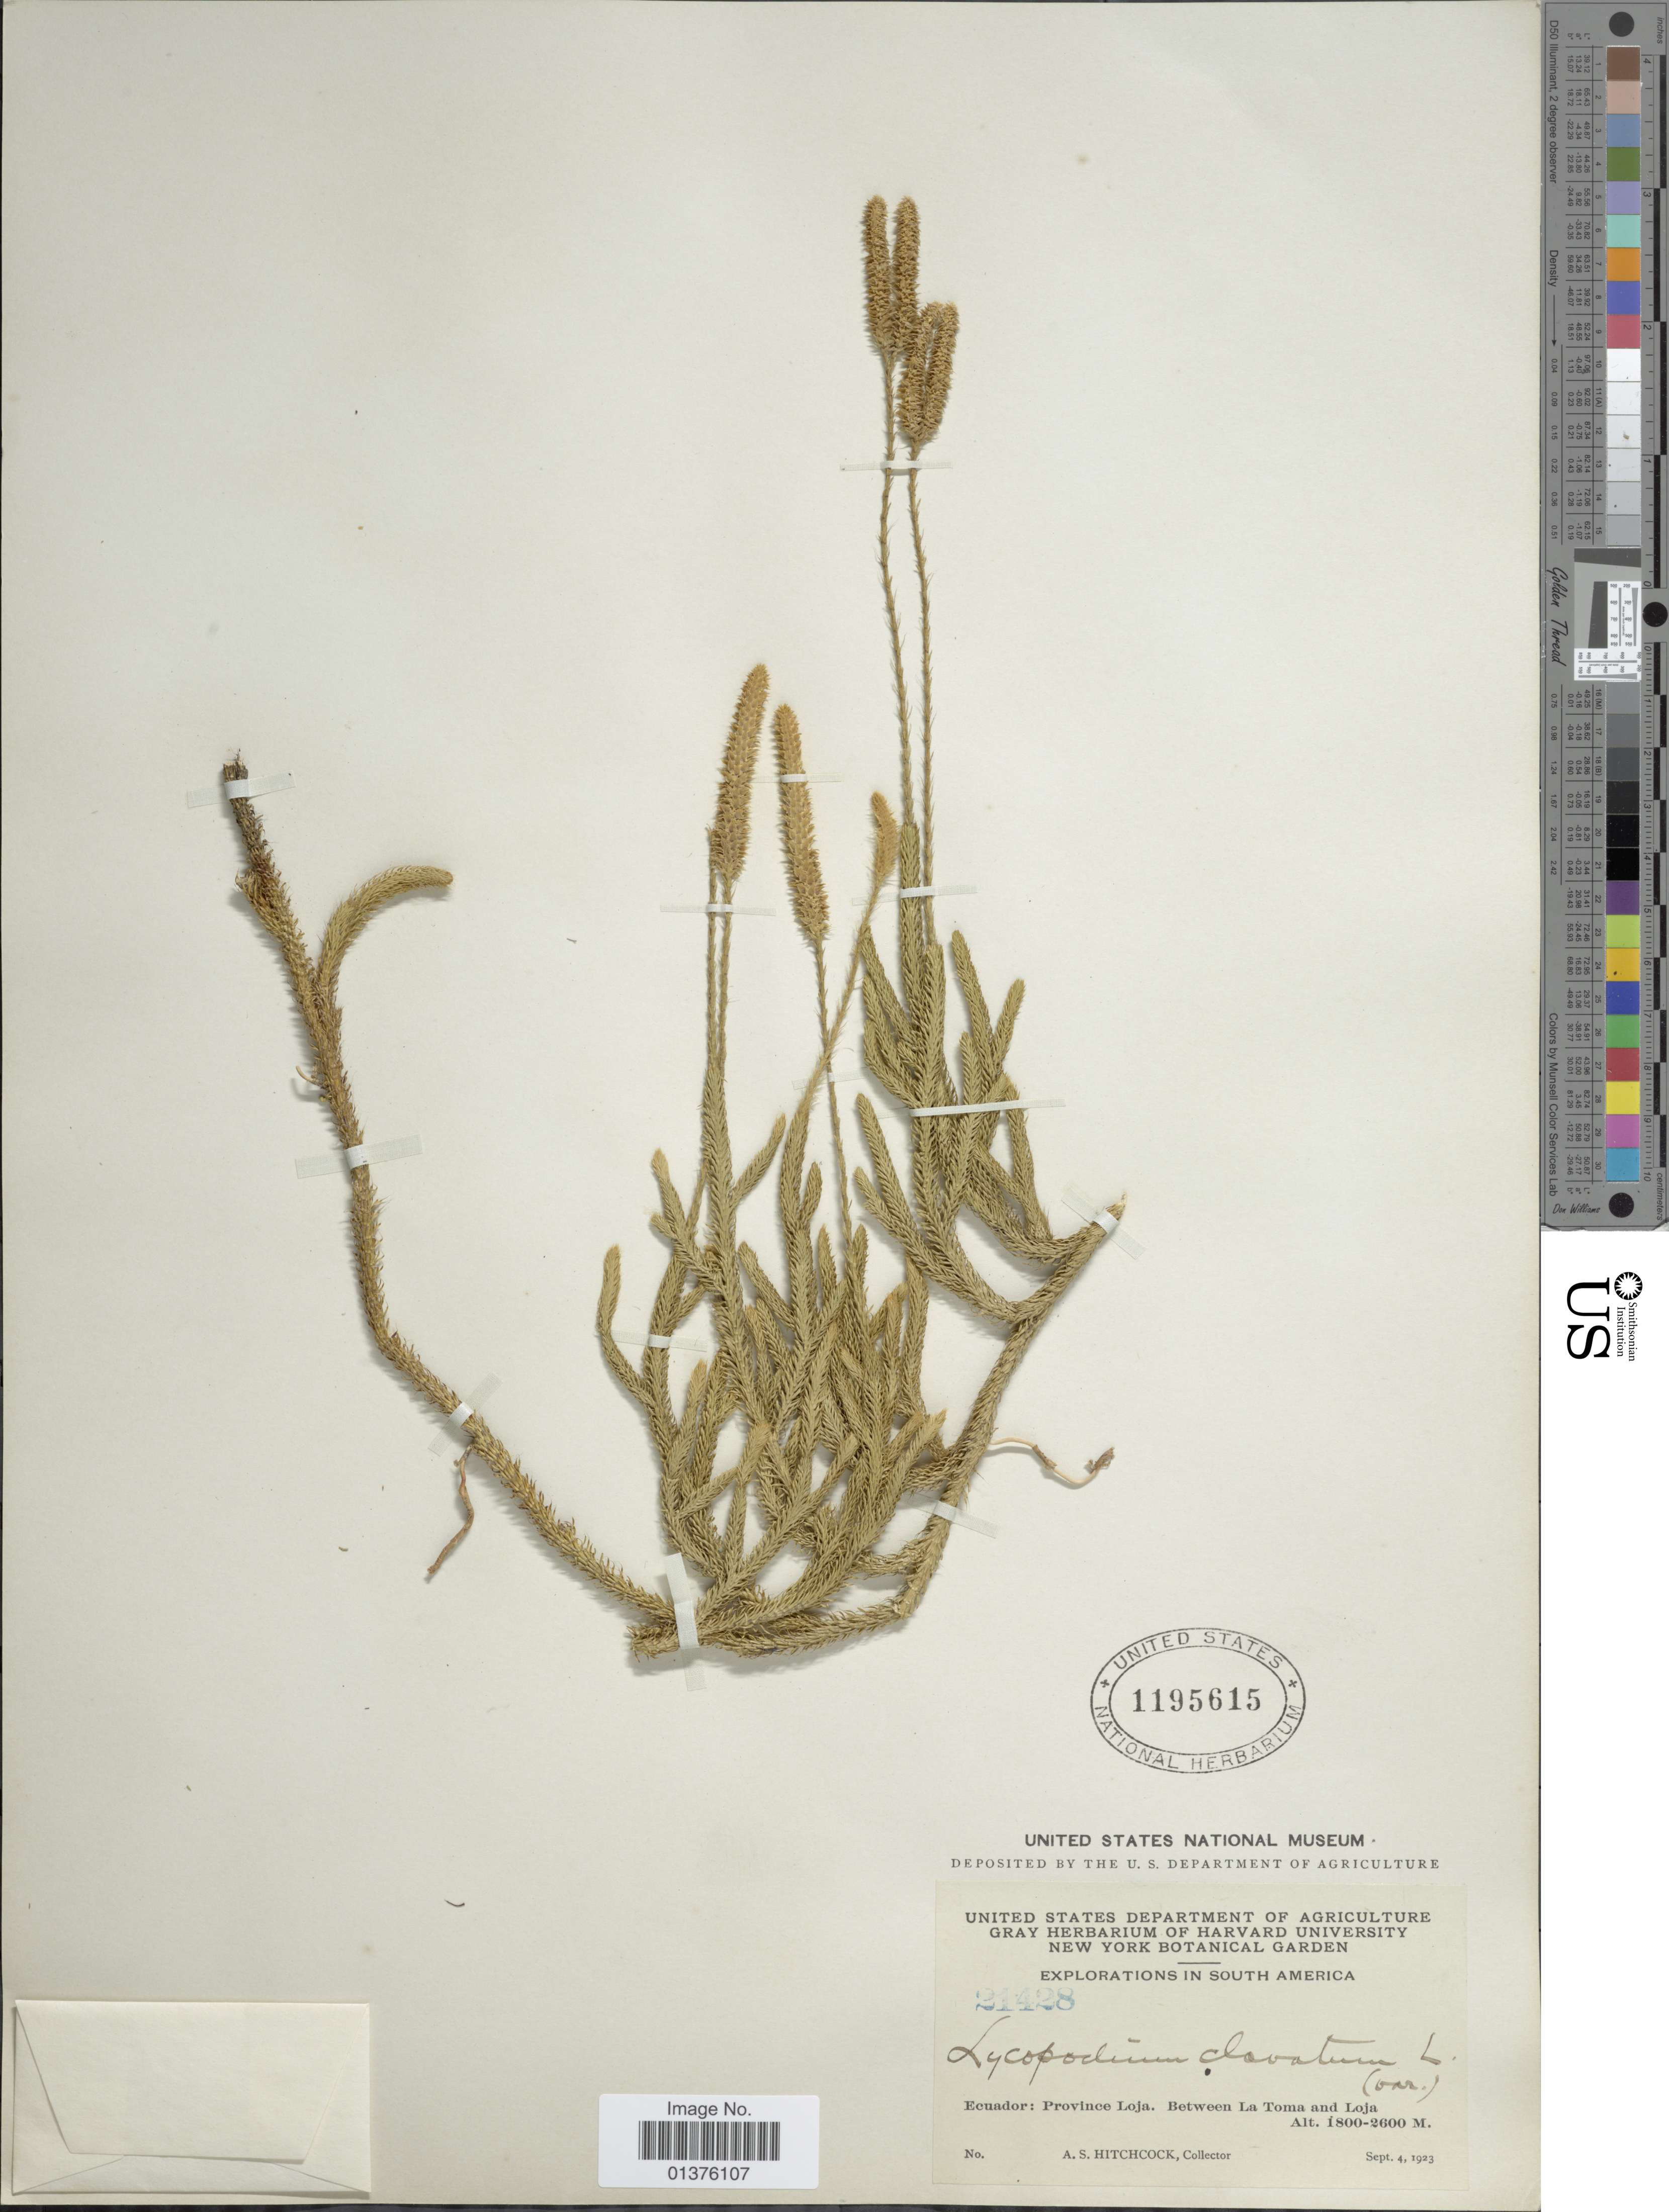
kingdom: Plantae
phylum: Tracheophyta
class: Lycopodiopsida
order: Lycopodiales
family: Lycopodiaceae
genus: Lycopodium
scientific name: Lycopodium clavatum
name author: L.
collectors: A. S. Hitchcock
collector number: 21428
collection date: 1903-04-09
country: Ecuador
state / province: Loja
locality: Between La Toma and Loja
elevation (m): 1800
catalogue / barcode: US 1195615